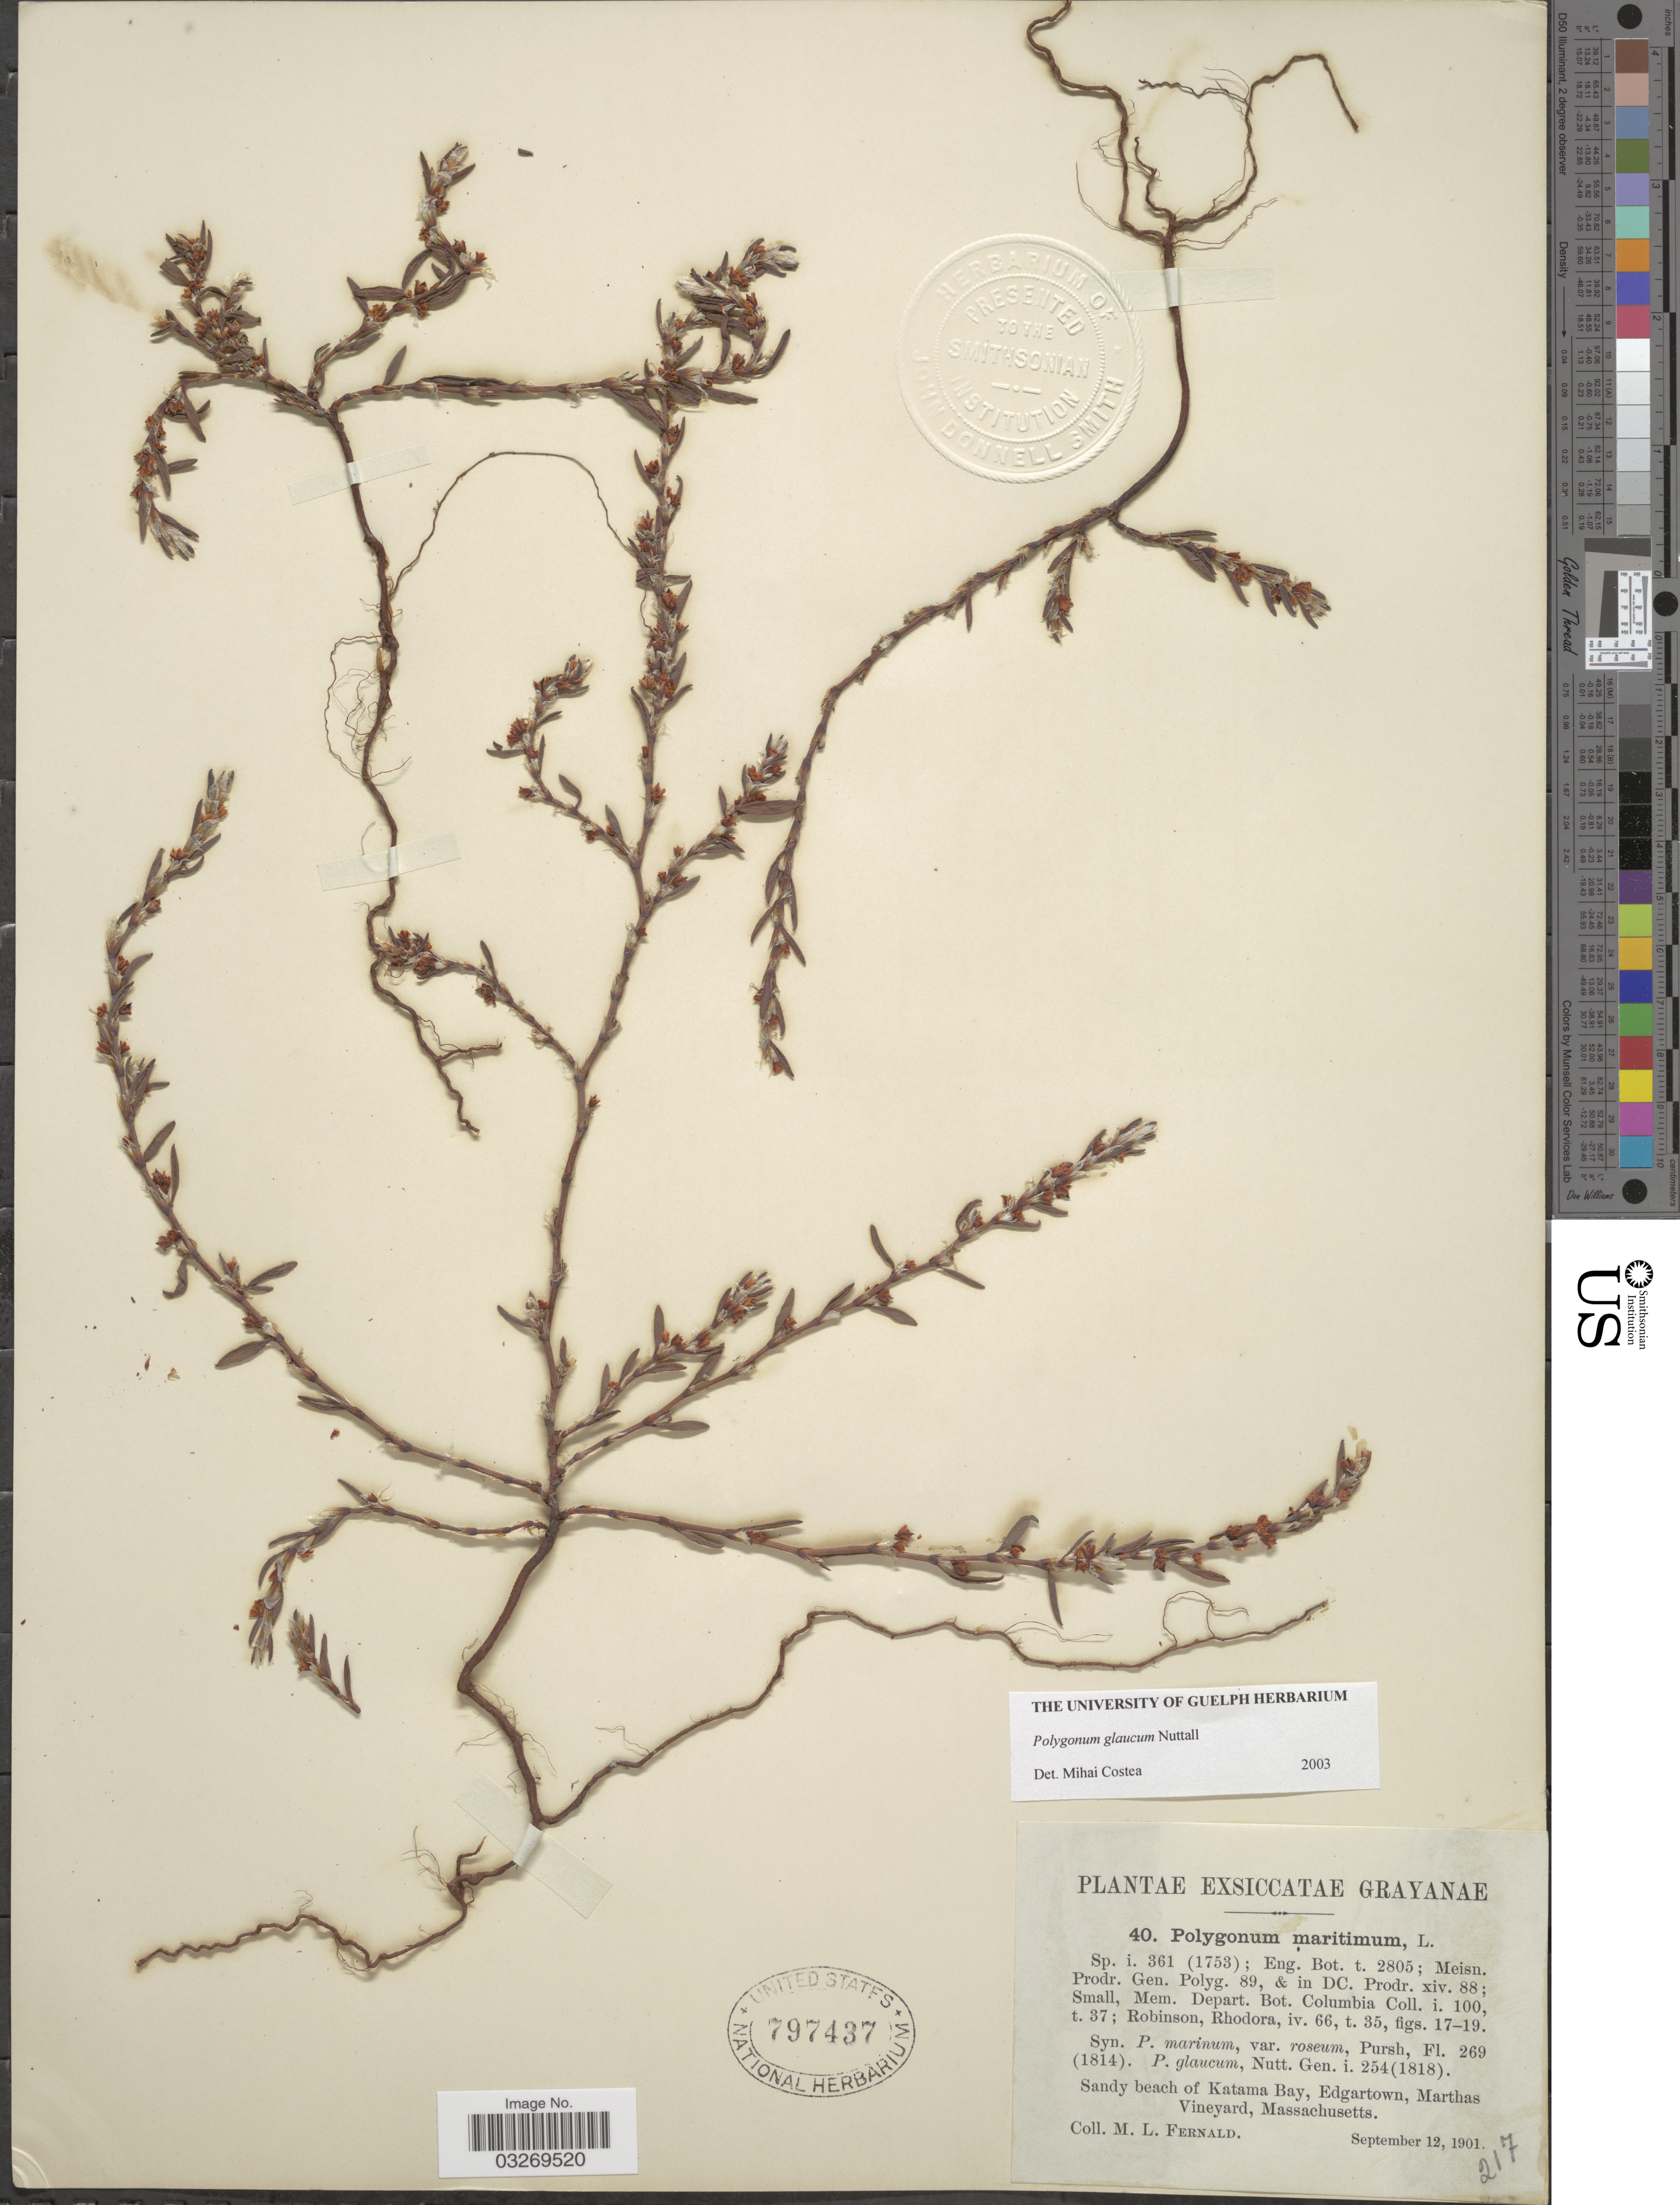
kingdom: Plantae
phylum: Tracheophyta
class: Magnoliopsida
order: Caryophyllales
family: Polygonaceae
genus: Polygonum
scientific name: Polygonum glaucum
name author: Nutt.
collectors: M. L. Fernald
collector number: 40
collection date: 1901-09-12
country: United States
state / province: Massachusetts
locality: Sandy beach of Katama Bay, Edgartown, Marthas Vineyard.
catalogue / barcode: US 797437